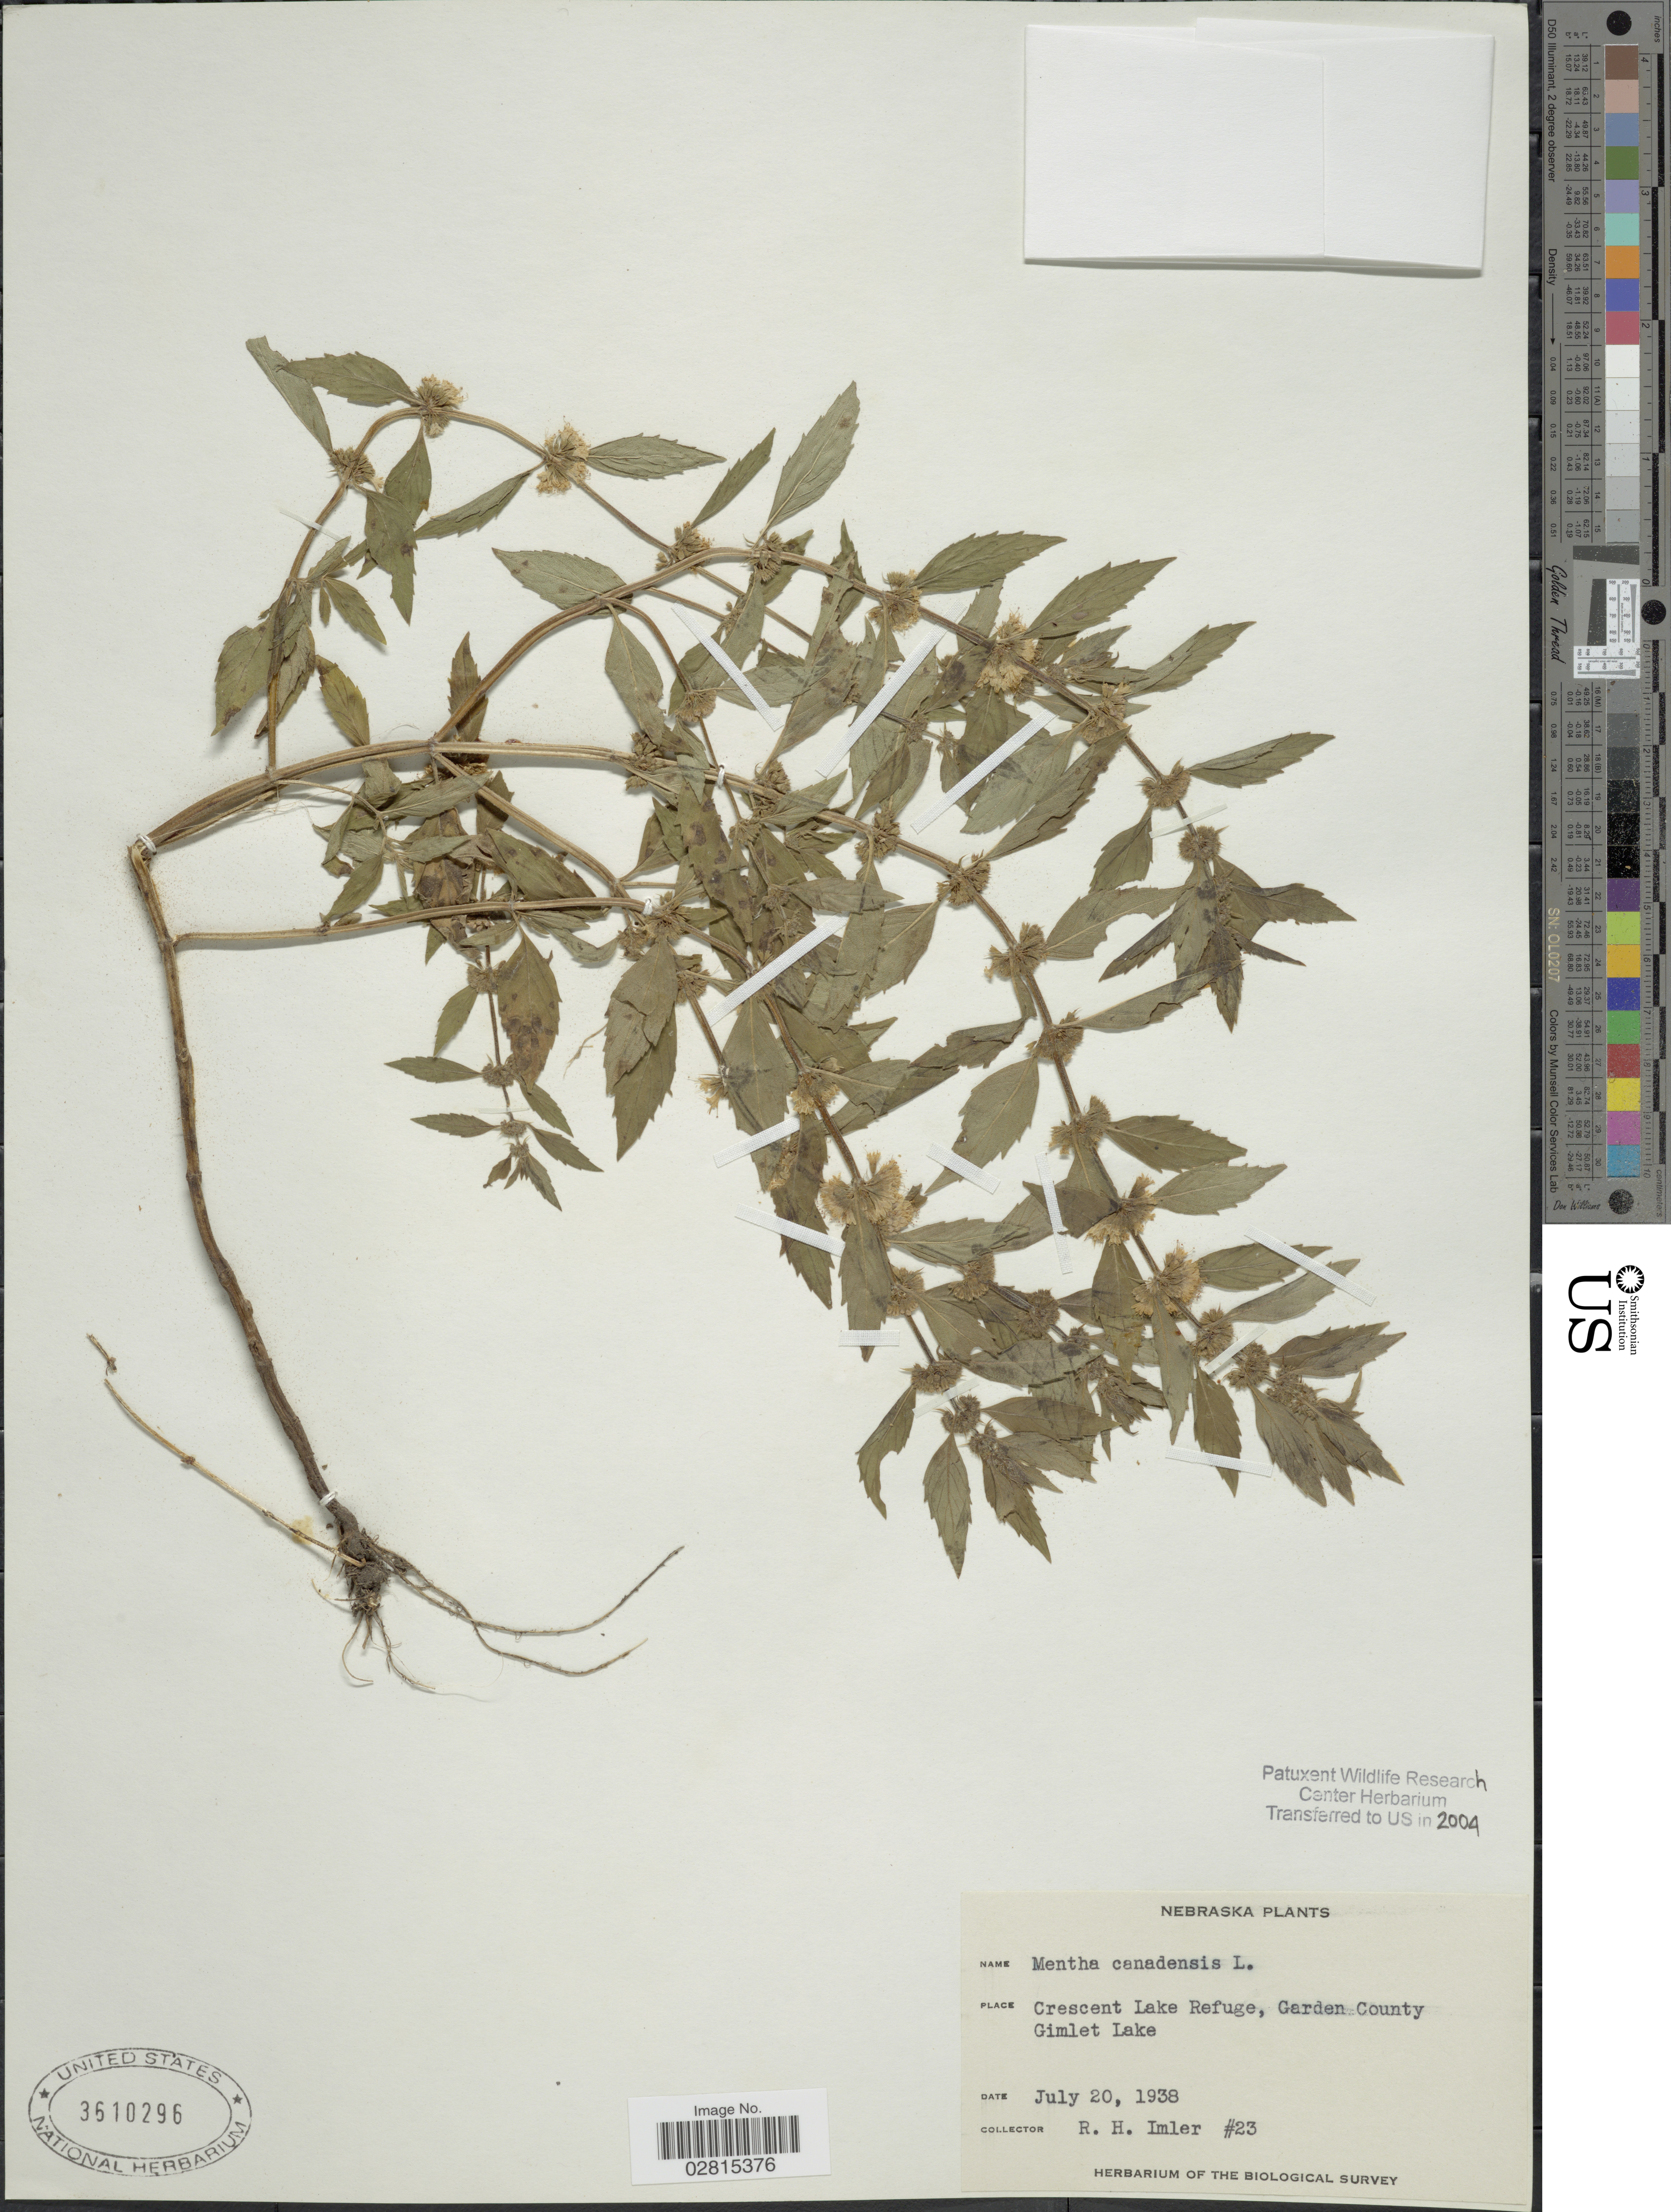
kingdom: Plantae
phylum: Tracheophyta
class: Magnoliopsida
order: Lamiales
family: Lamiaceae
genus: Mentha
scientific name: Mentha canadensis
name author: L.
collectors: R. Imler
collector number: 23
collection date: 1938-07-20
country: United States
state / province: Nebraska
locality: Crescent Lake Refuge, Garden County Gimlet Lake.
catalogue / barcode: US 3610296